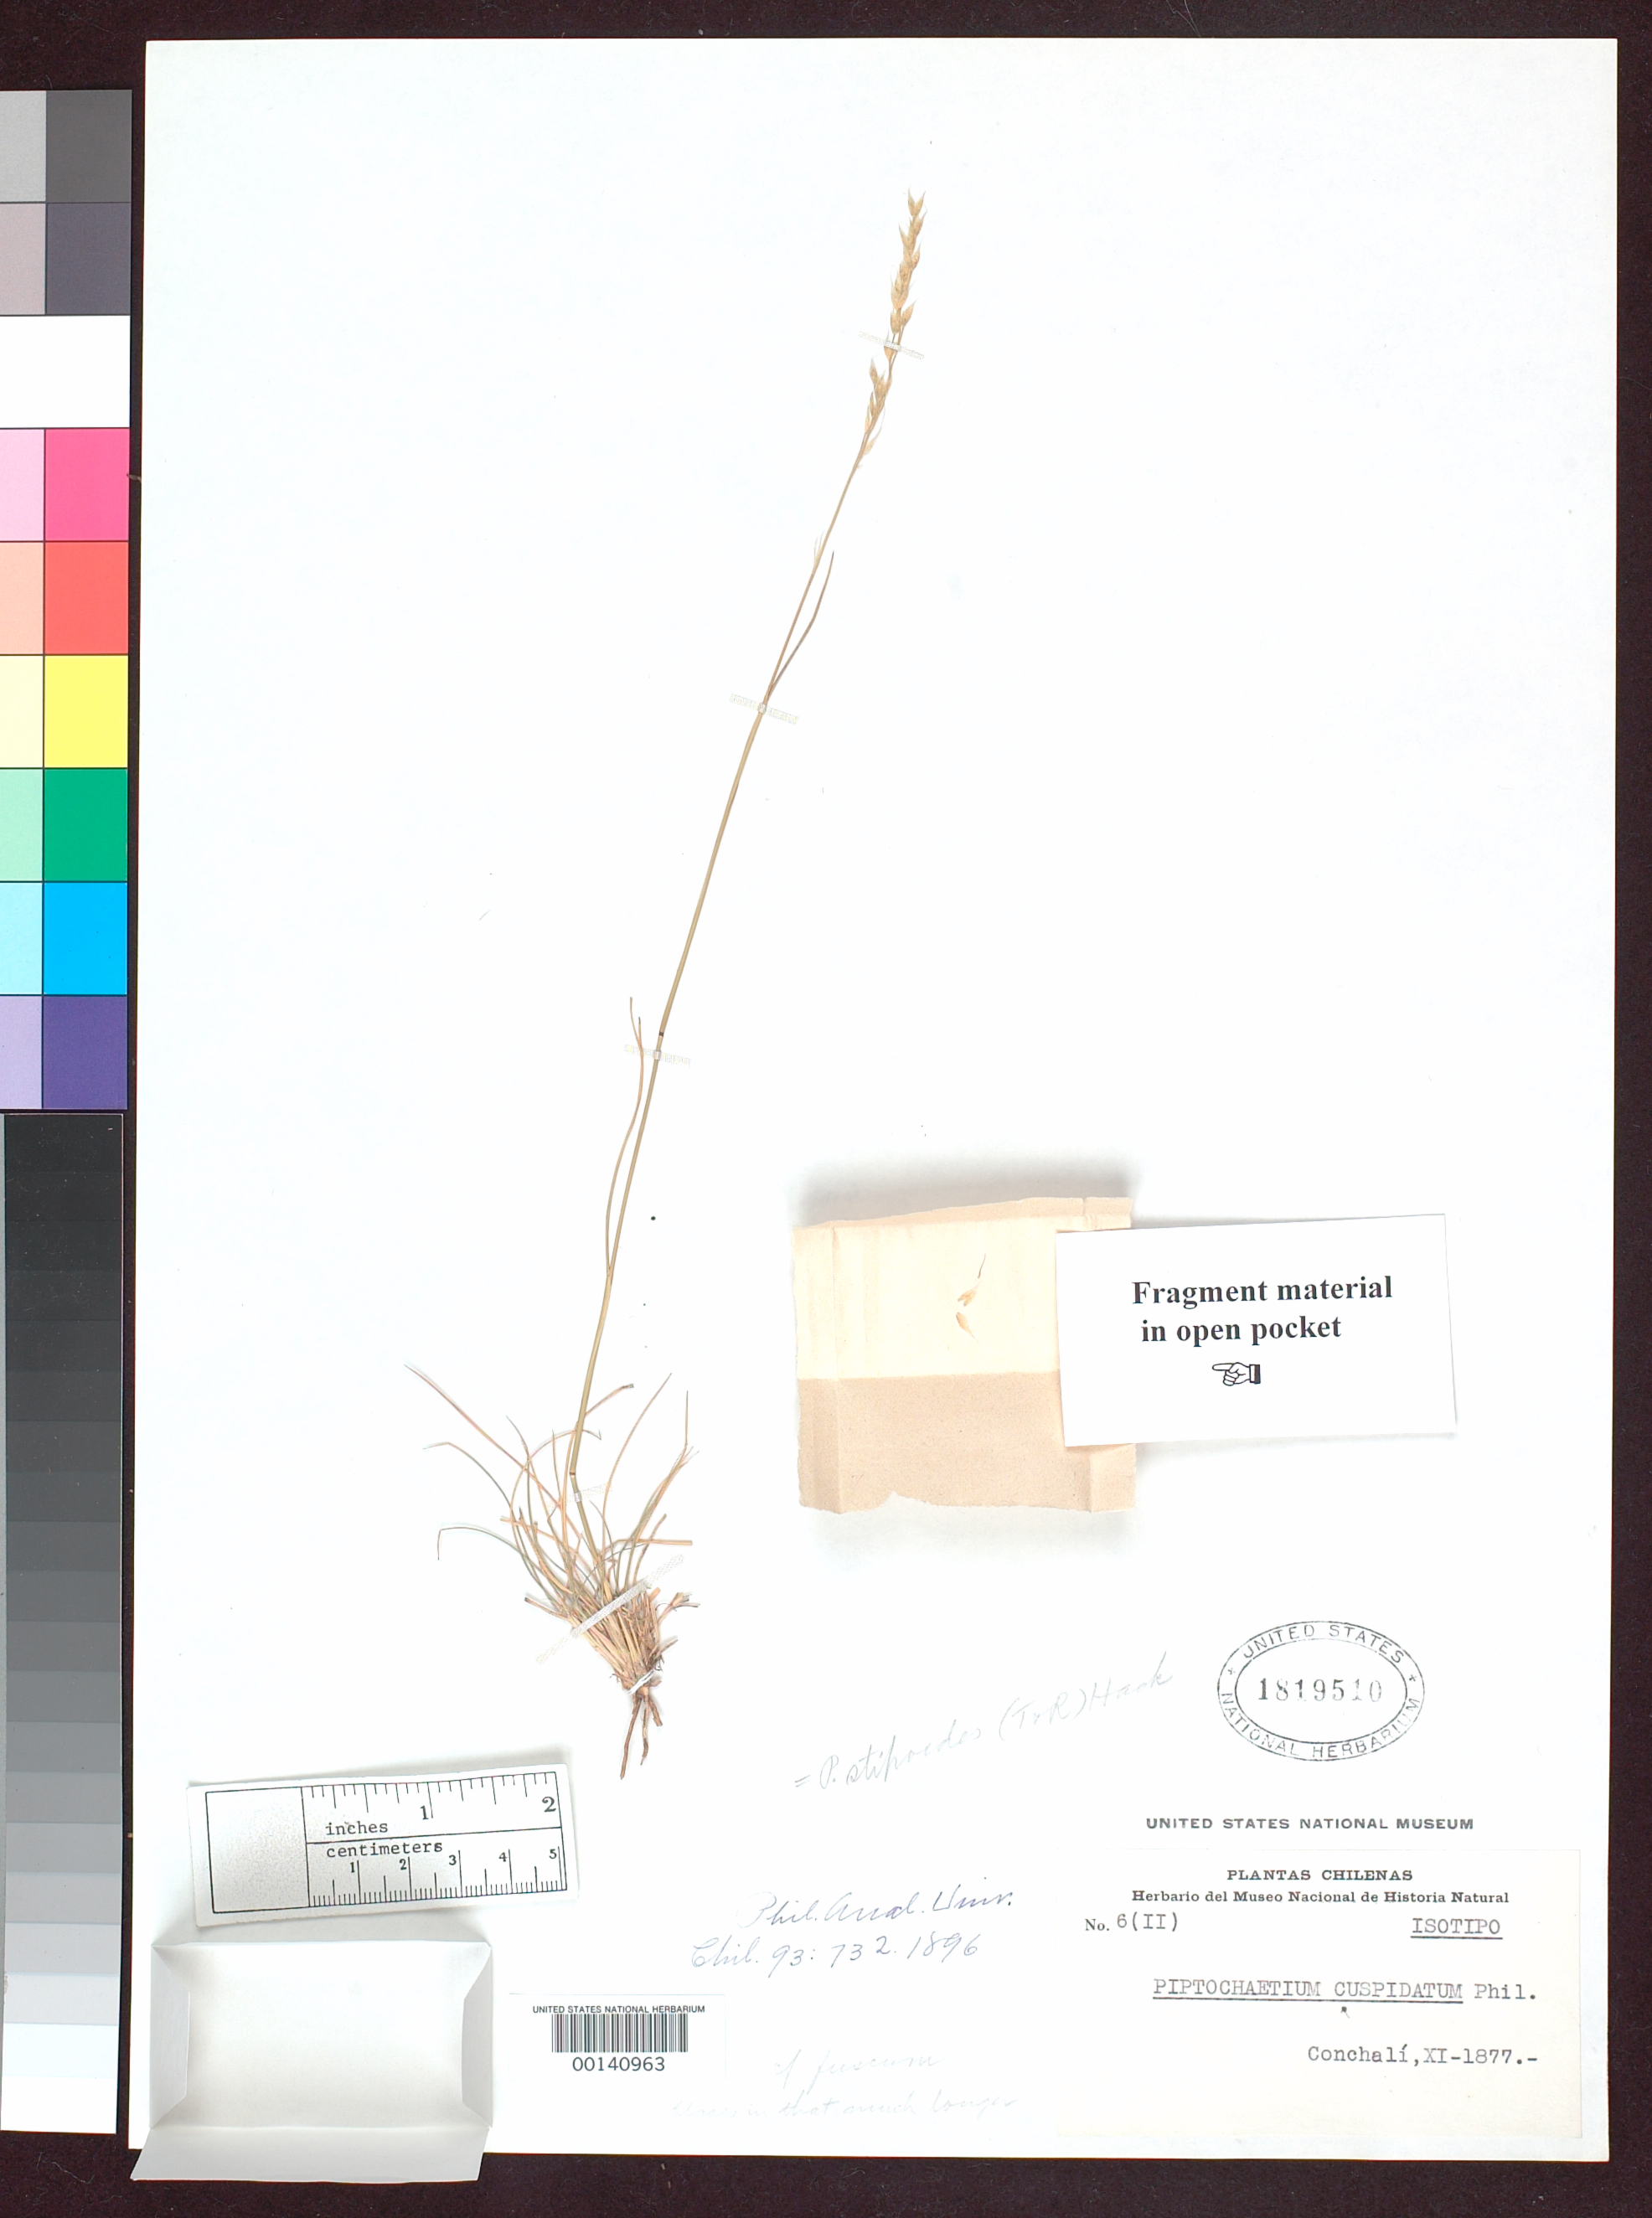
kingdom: Plantae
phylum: Tracheophyta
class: Liliopsida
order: Poales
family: Poaceae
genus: Piptochaetium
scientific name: Piptochaetium cuspidatum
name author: Phil.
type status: Isotype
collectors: R. A. Philippi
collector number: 6 (II)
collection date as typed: Nov 1877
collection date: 1877-11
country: Chile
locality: Conchali.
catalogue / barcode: US 1819510